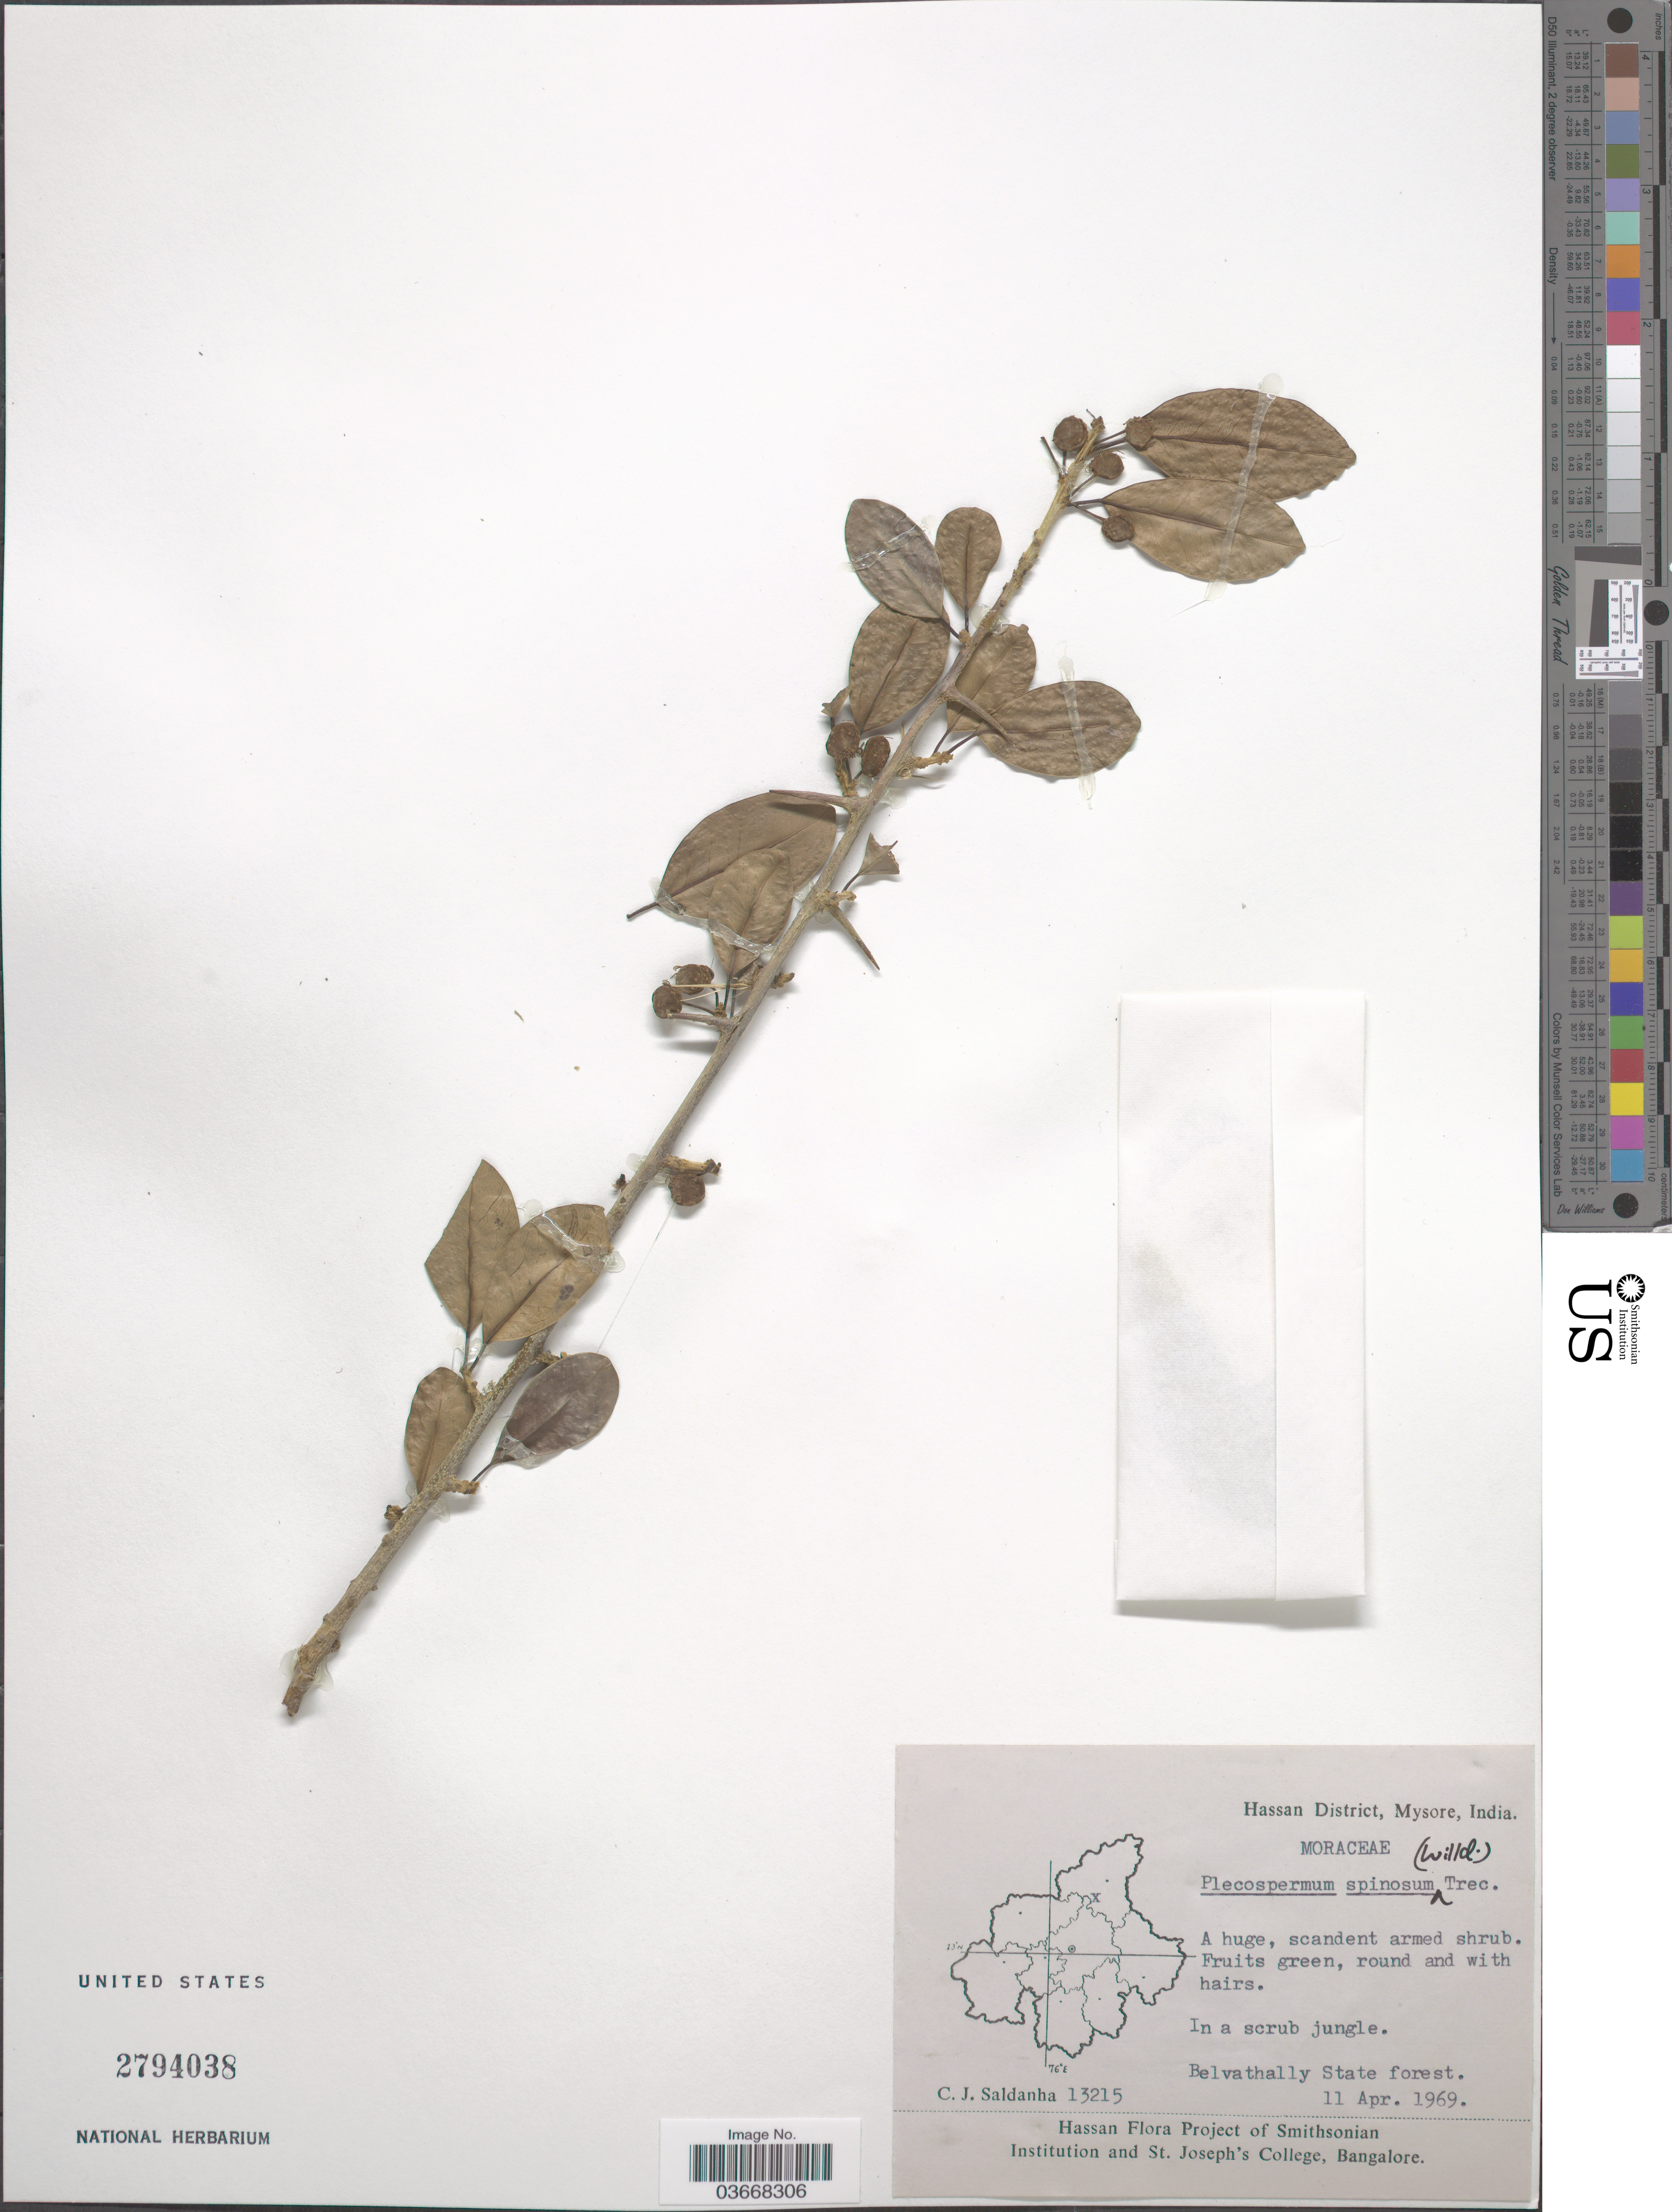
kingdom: Plantae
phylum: Tracheophyta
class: Magnoliopsida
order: Rosales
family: Moraceae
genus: Maclura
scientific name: Maclura spinosa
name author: (Willd.) C.C. Berg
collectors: C. J. Saldanha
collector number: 13215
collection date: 1969-04-11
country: India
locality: Hassan District, Mysore. Belvathally State forest.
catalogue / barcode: US 2794038